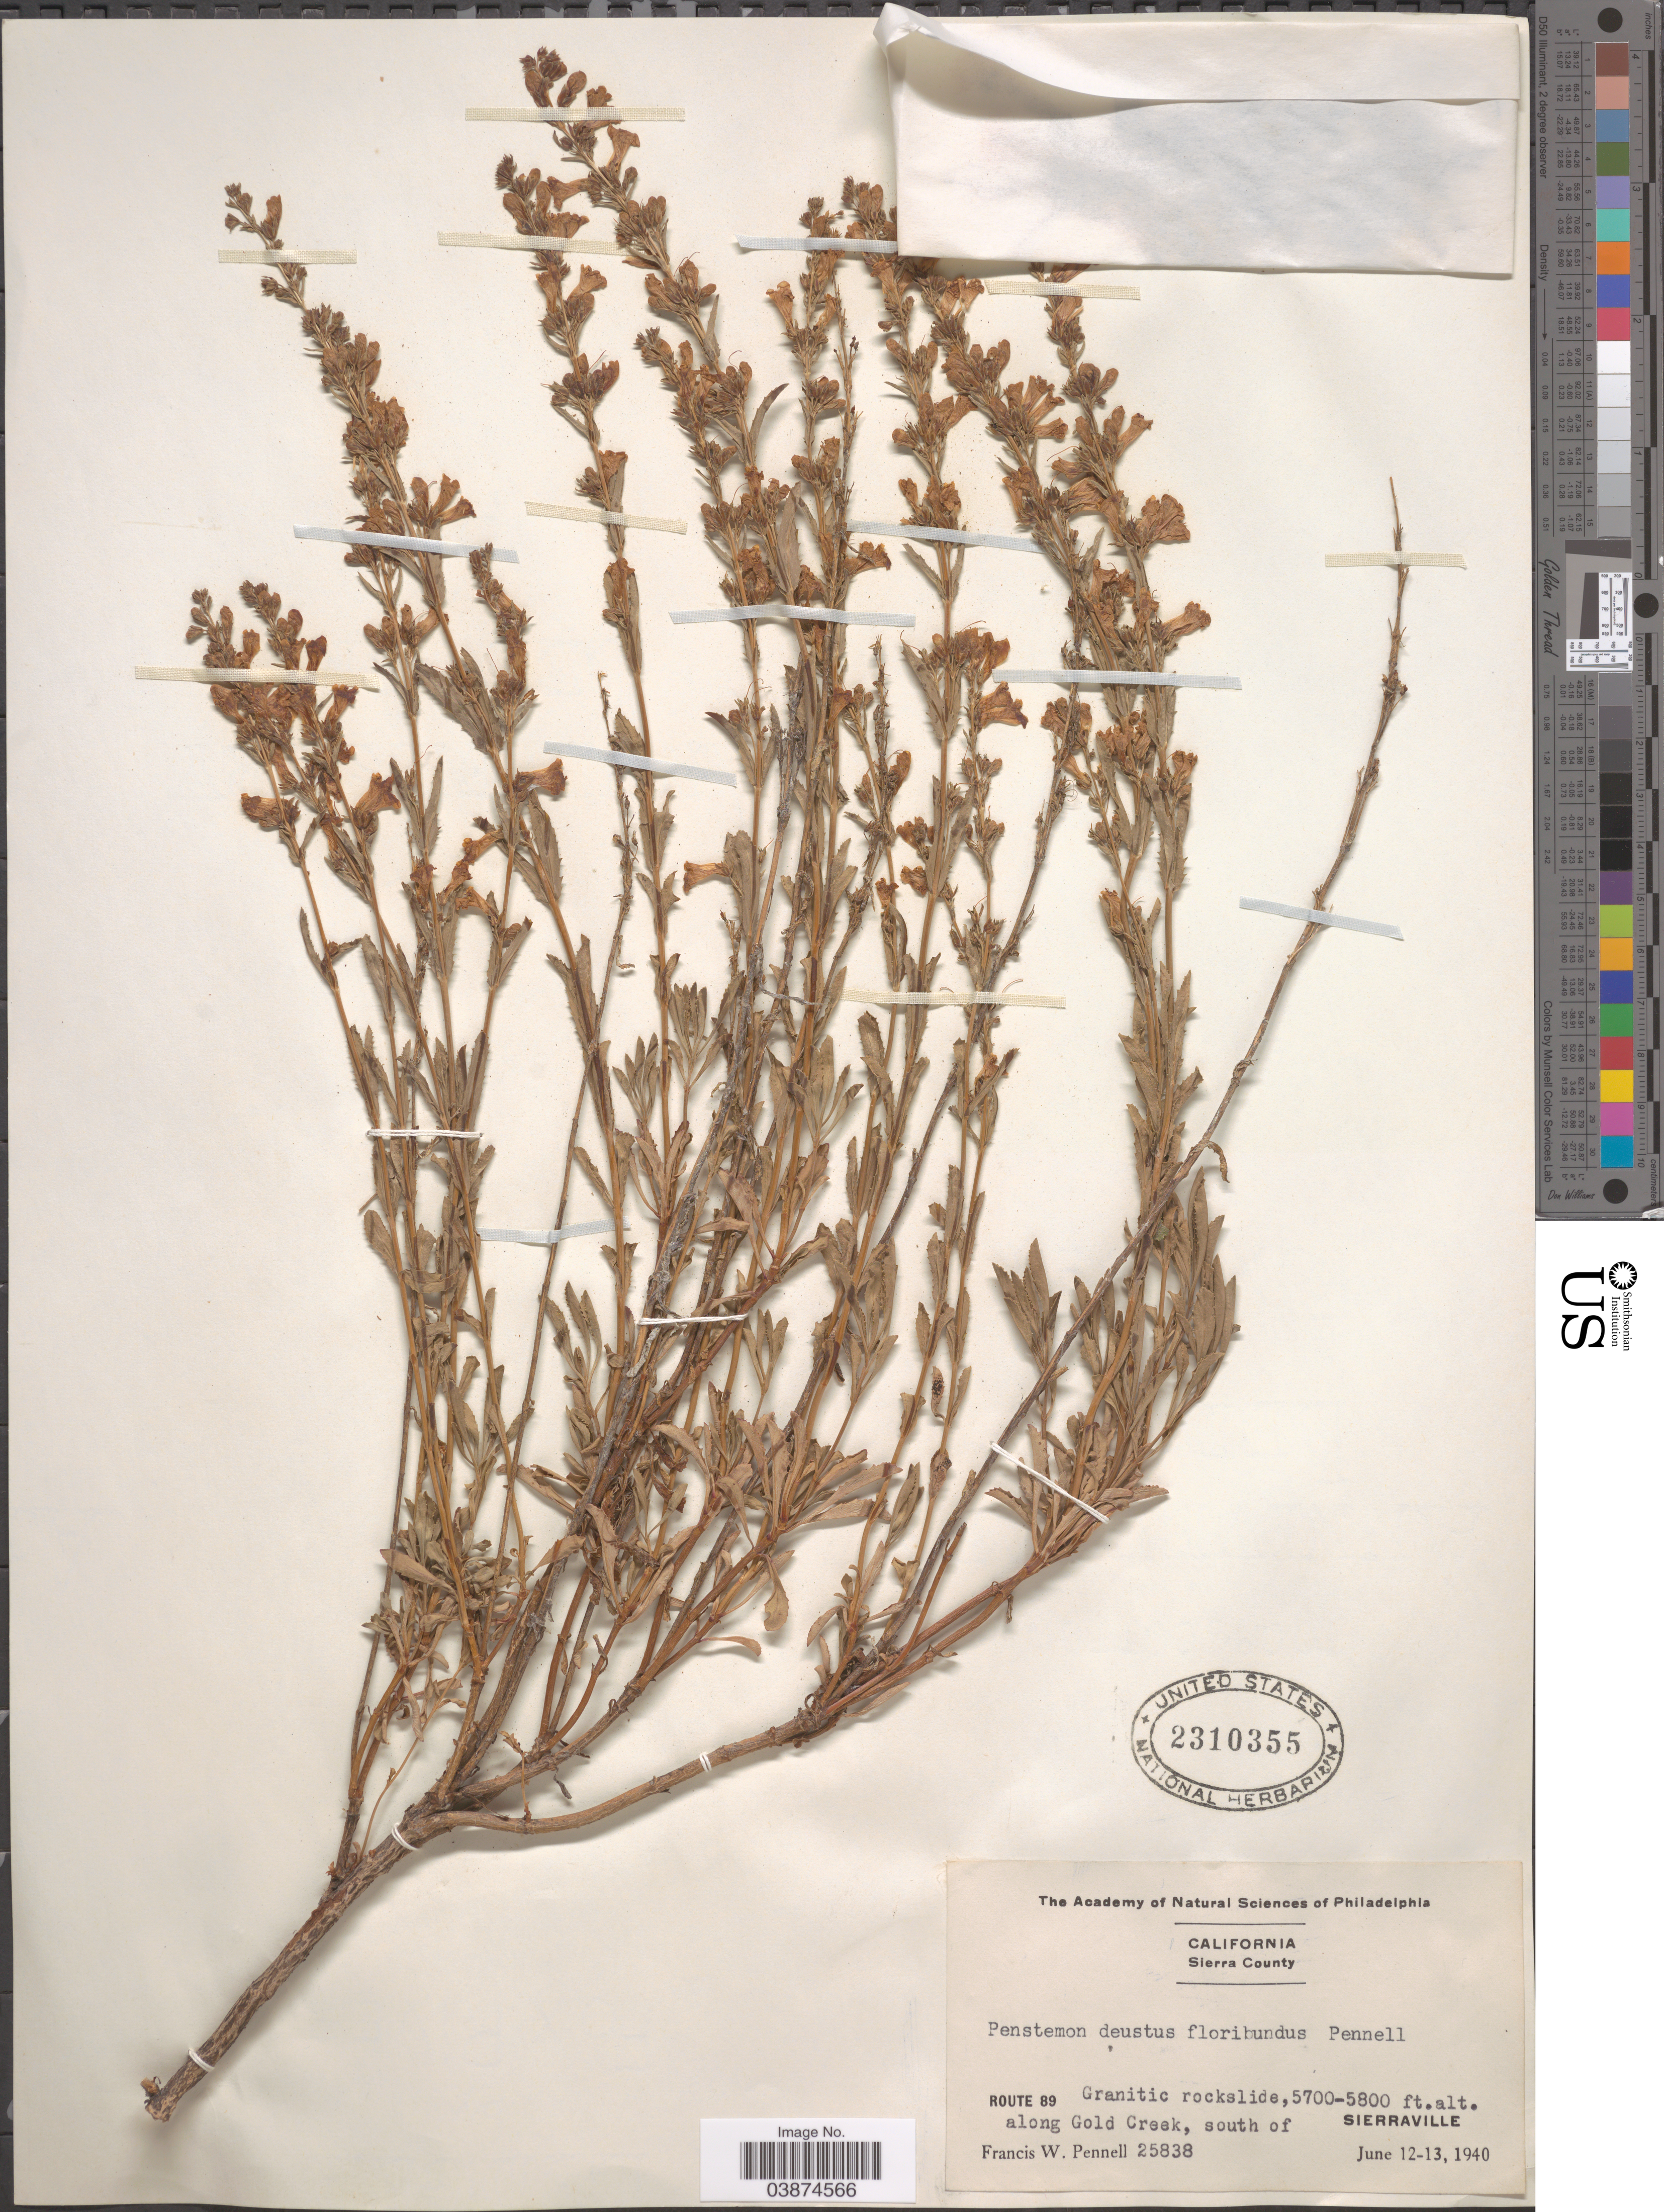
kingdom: Plantae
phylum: Tracheophyta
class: Magnoliopsida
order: Lamiales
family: Plantaginaceae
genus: Penstemon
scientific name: Penstemon deustus var. floribundus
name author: Pennell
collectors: F. W. Pennell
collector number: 25838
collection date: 1940-06-12/1940-06-13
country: United States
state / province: California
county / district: Sierra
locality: Sierra County. Route 89. Along Gold Creek, south of Sierraville.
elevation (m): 1737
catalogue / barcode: US 2310355